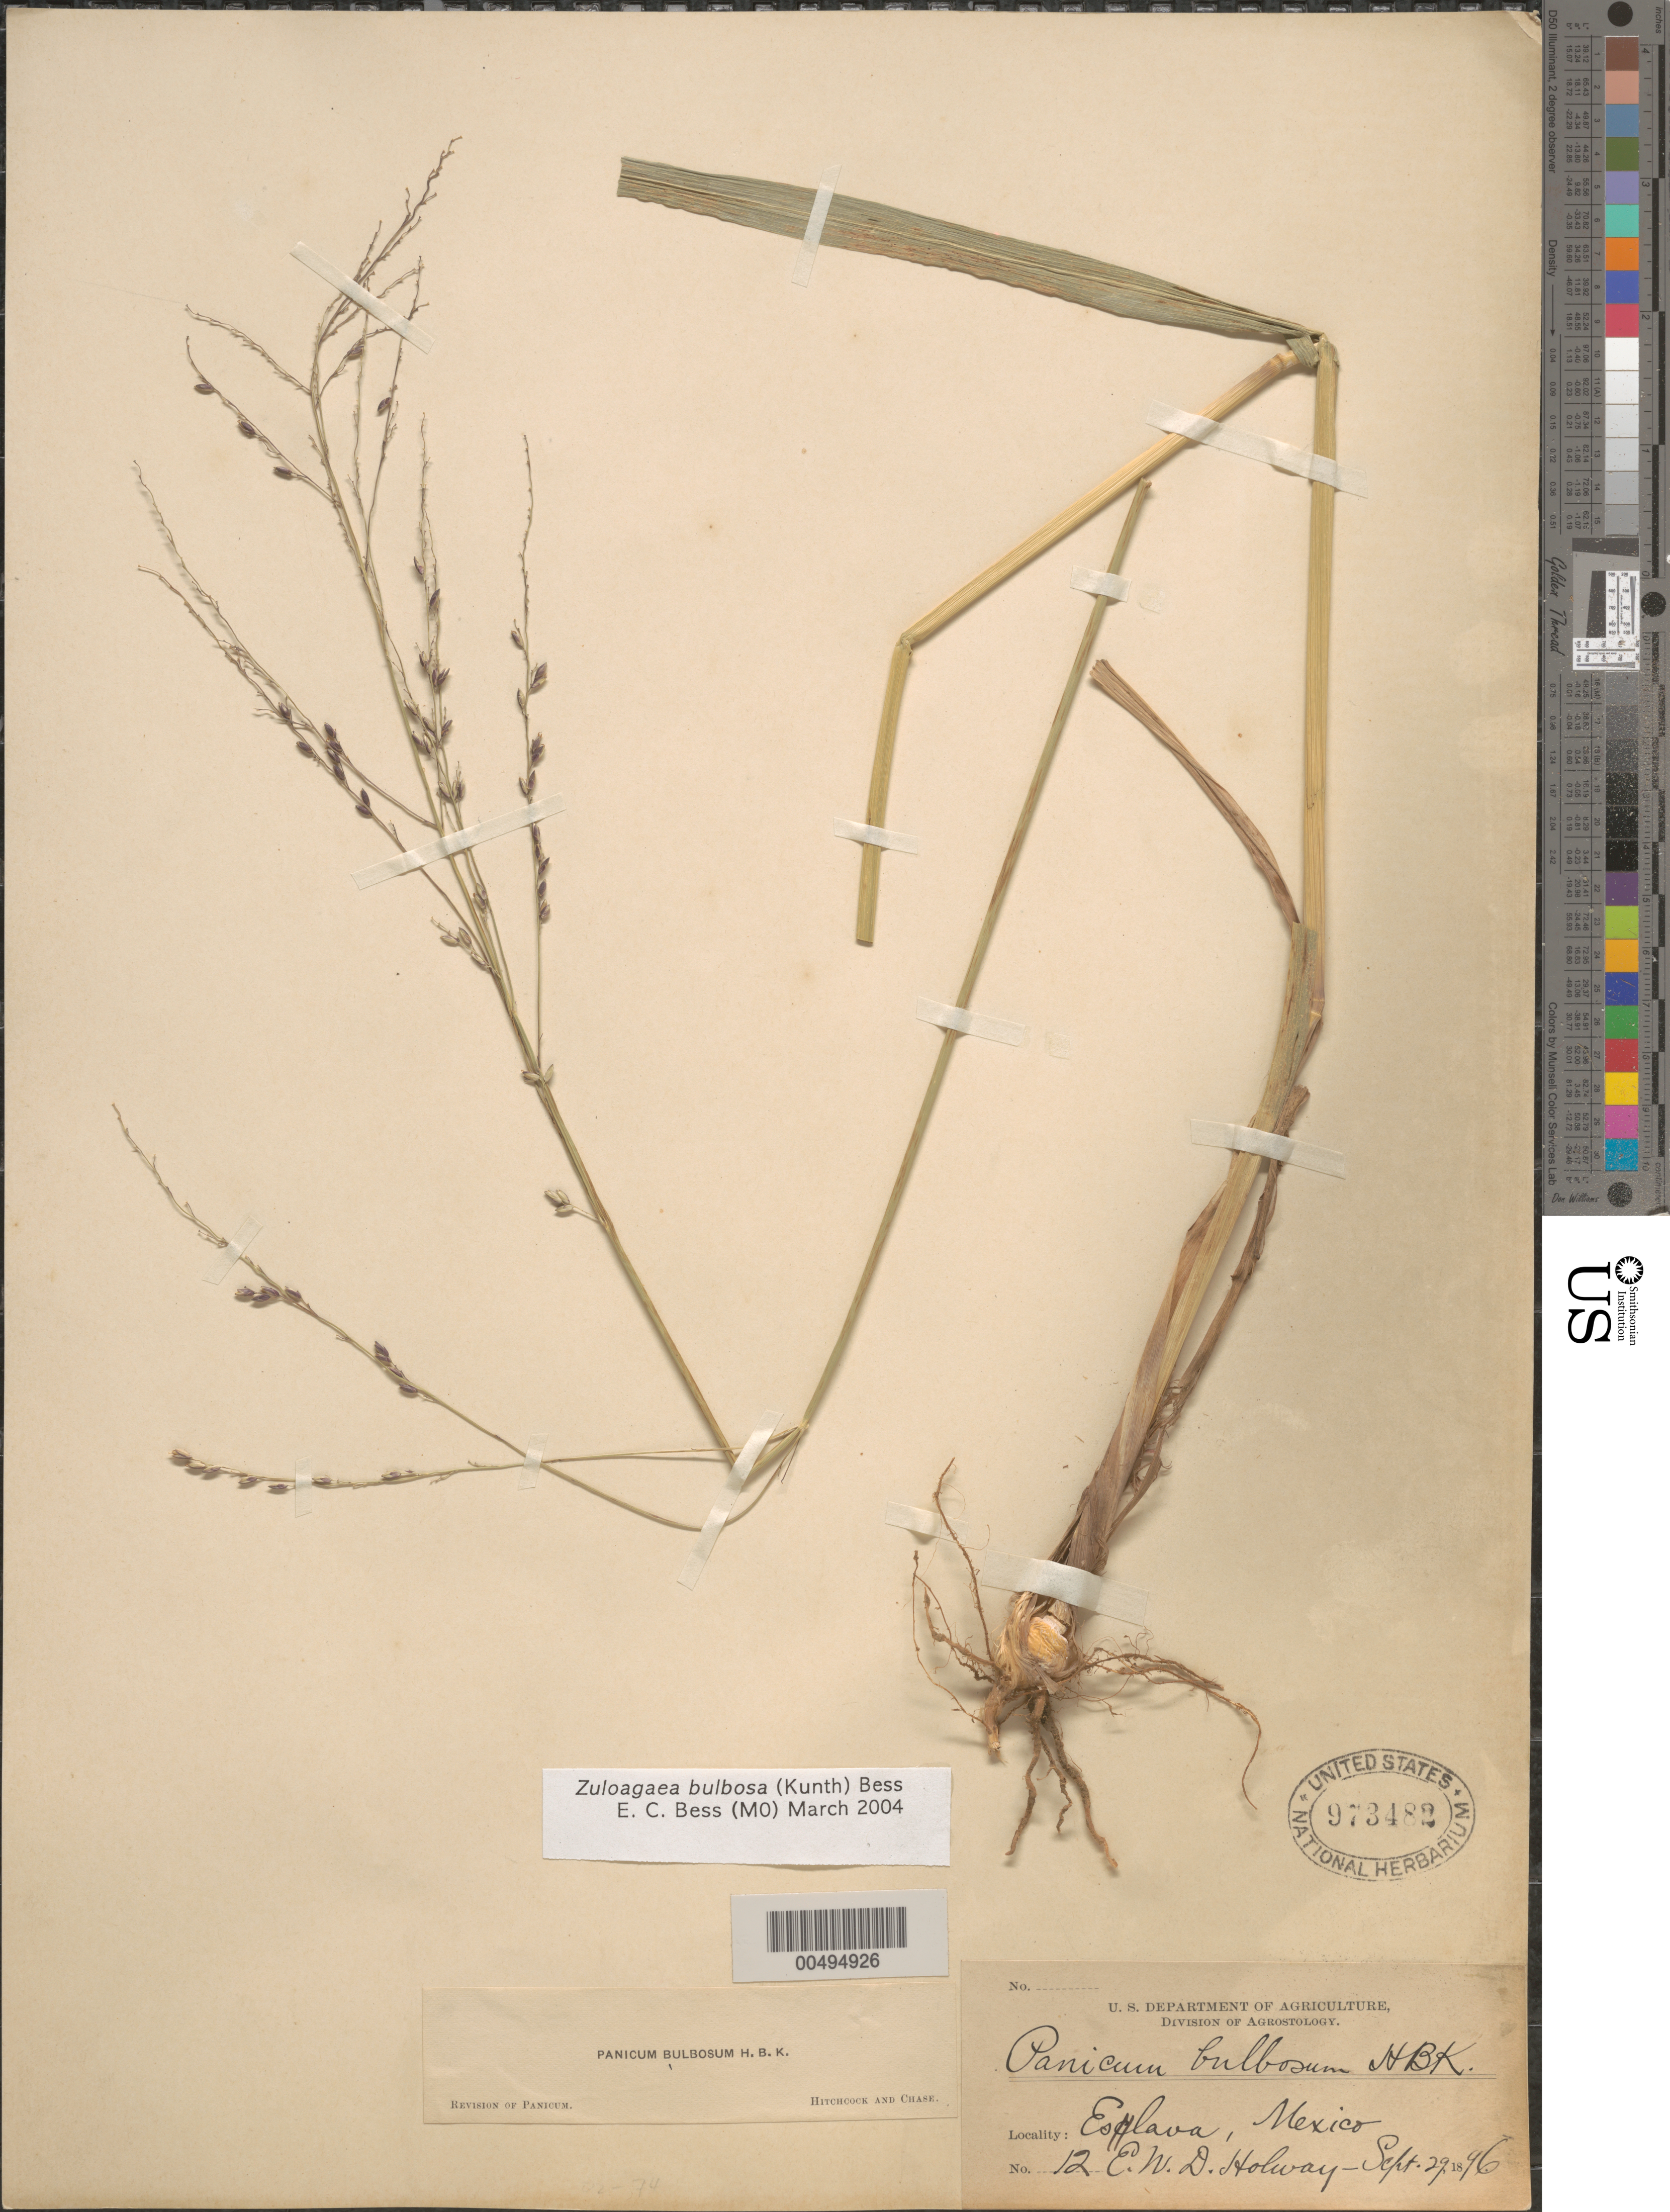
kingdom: Plantae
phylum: Tracheophyta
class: Liliopsida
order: Poales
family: Poaceae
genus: Panicum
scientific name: Panicum bulbosum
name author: Kunth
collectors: E. W. D. Holway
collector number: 12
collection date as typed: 29 Sep 1846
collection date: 1846-09-29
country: Mexico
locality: Eslava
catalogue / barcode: US 973482